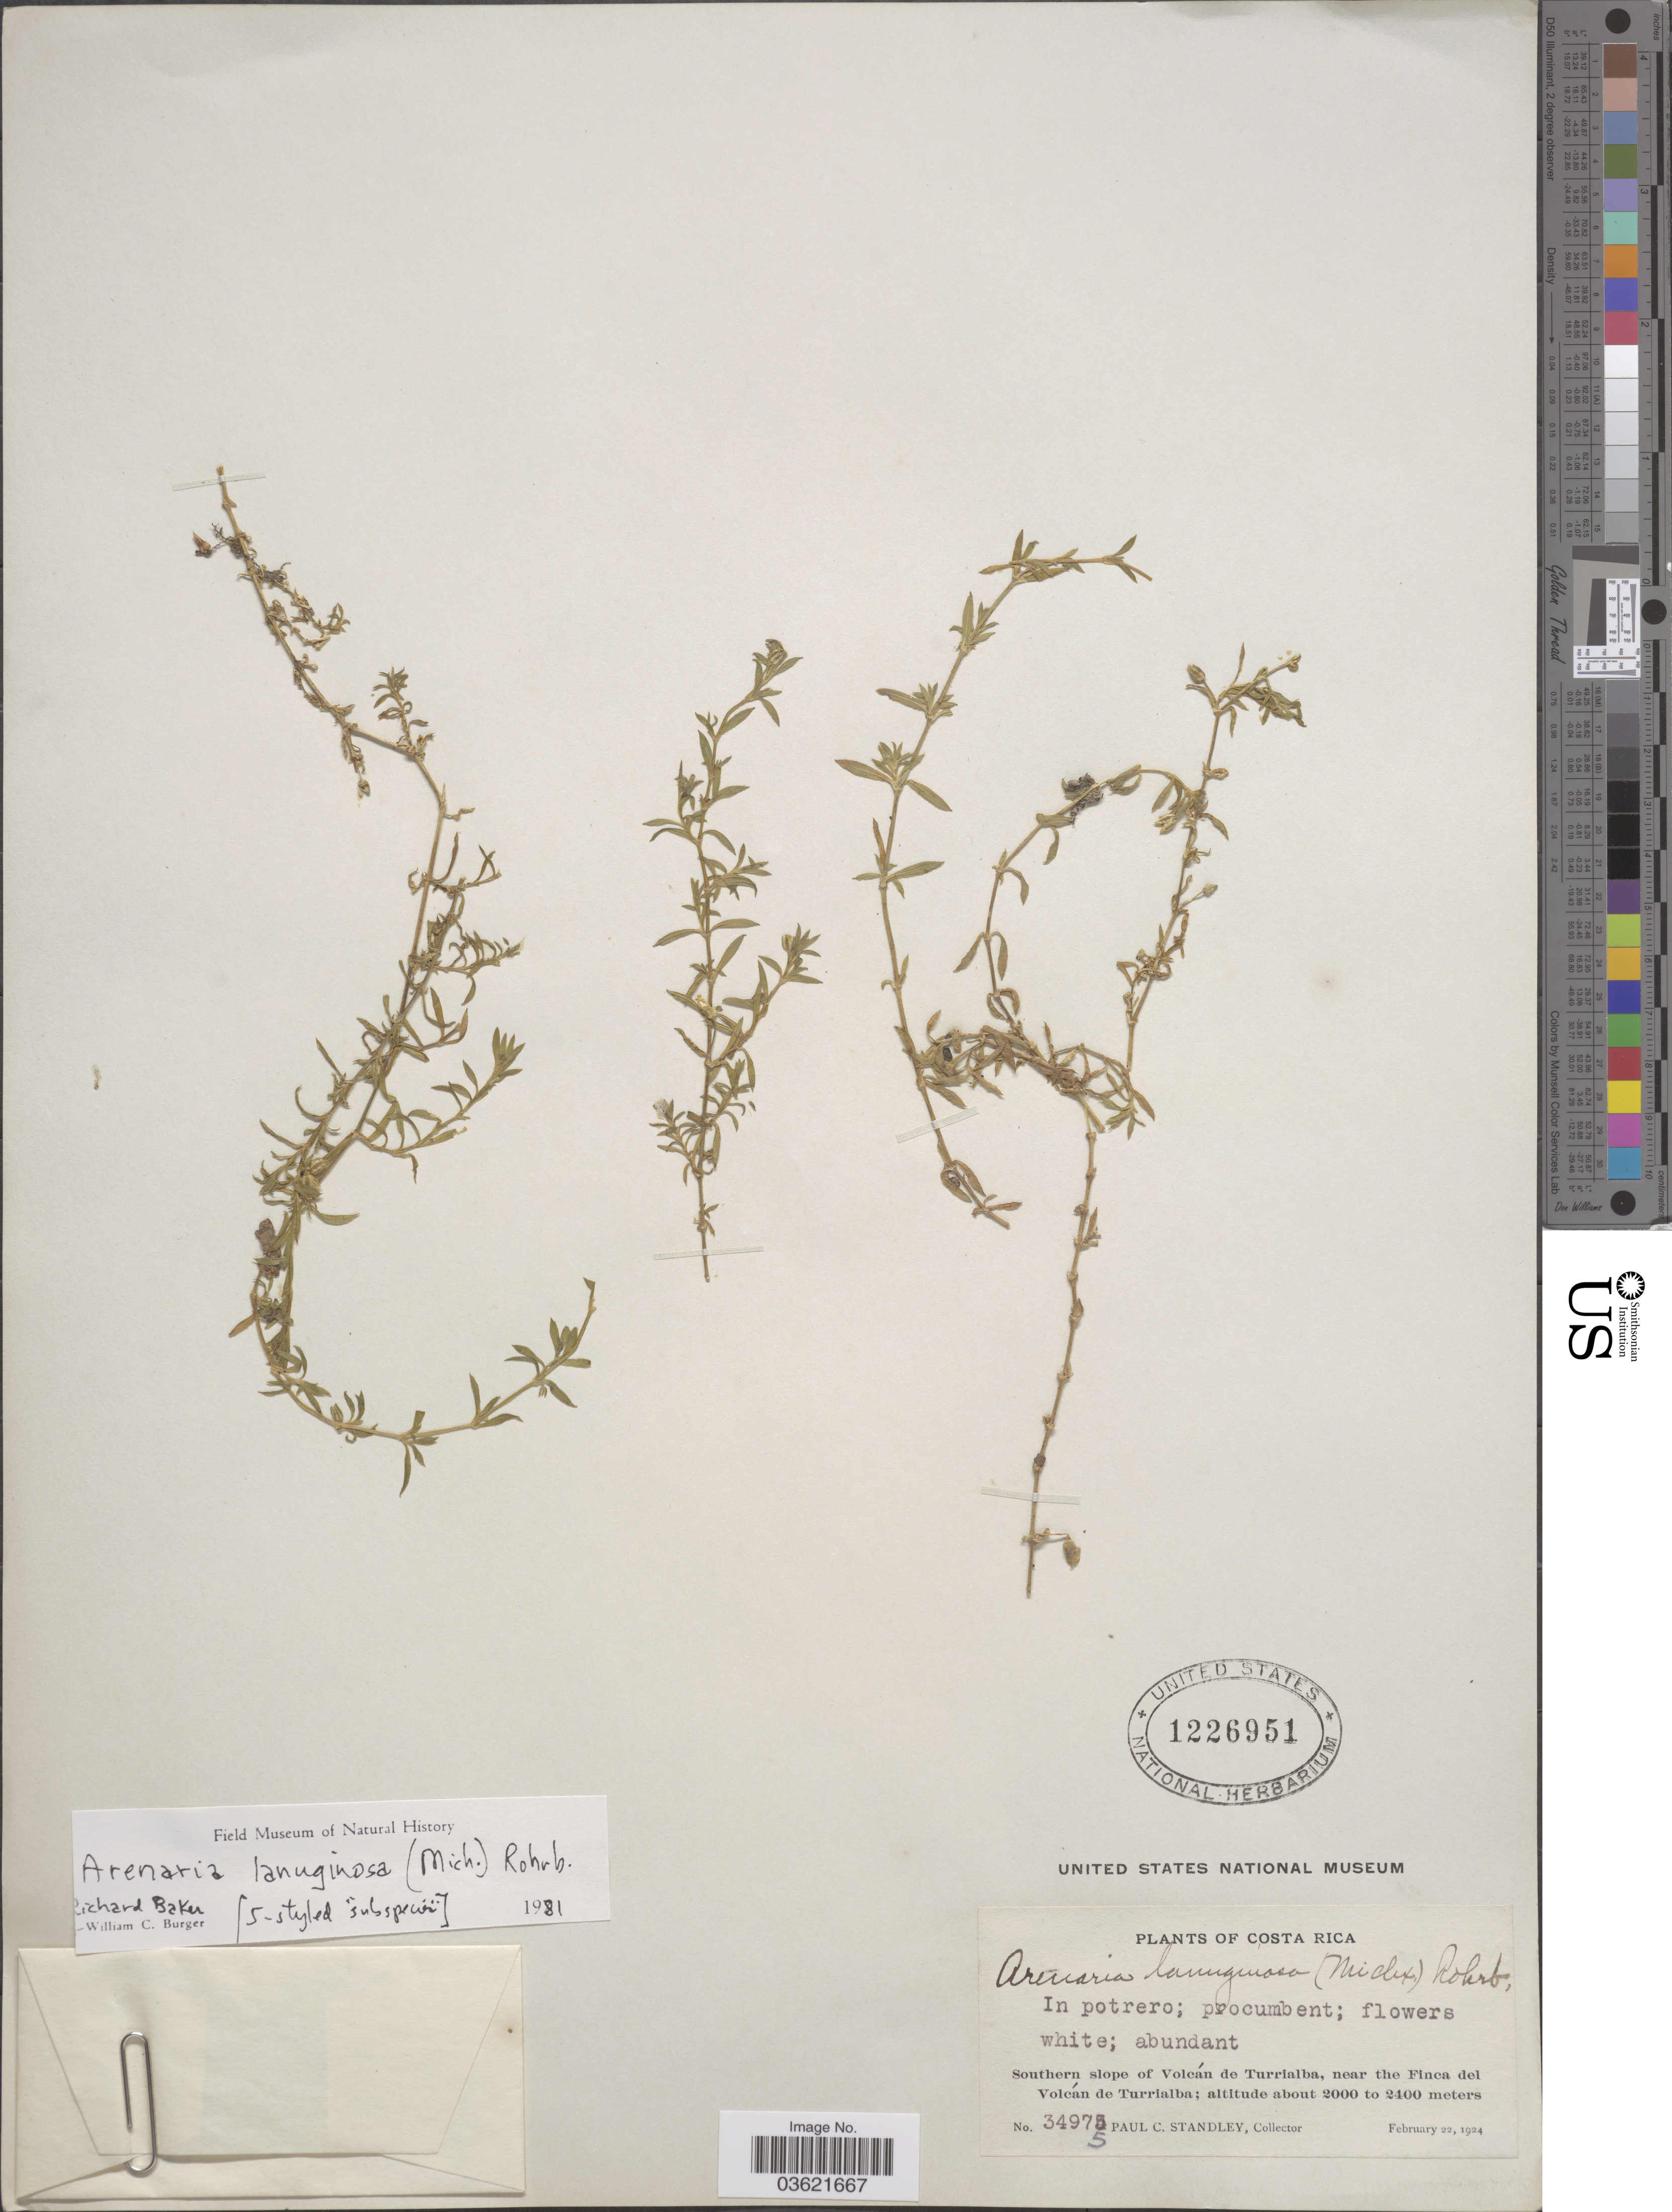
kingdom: Plantae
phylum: Tracheophyta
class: Magnoliopsida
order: Caryophyllales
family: Caryophyllaceae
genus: Arenaria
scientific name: Arenaria lanuginosa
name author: (Michx.) Rohrb.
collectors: P. C. Standley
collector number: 34975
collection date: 1924-02-22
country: Costa Rica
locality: Southern slope of Volcán de Turrialba, near the Finca del Volcán de Turrialba.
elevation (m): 2000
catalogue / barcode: US 1226951